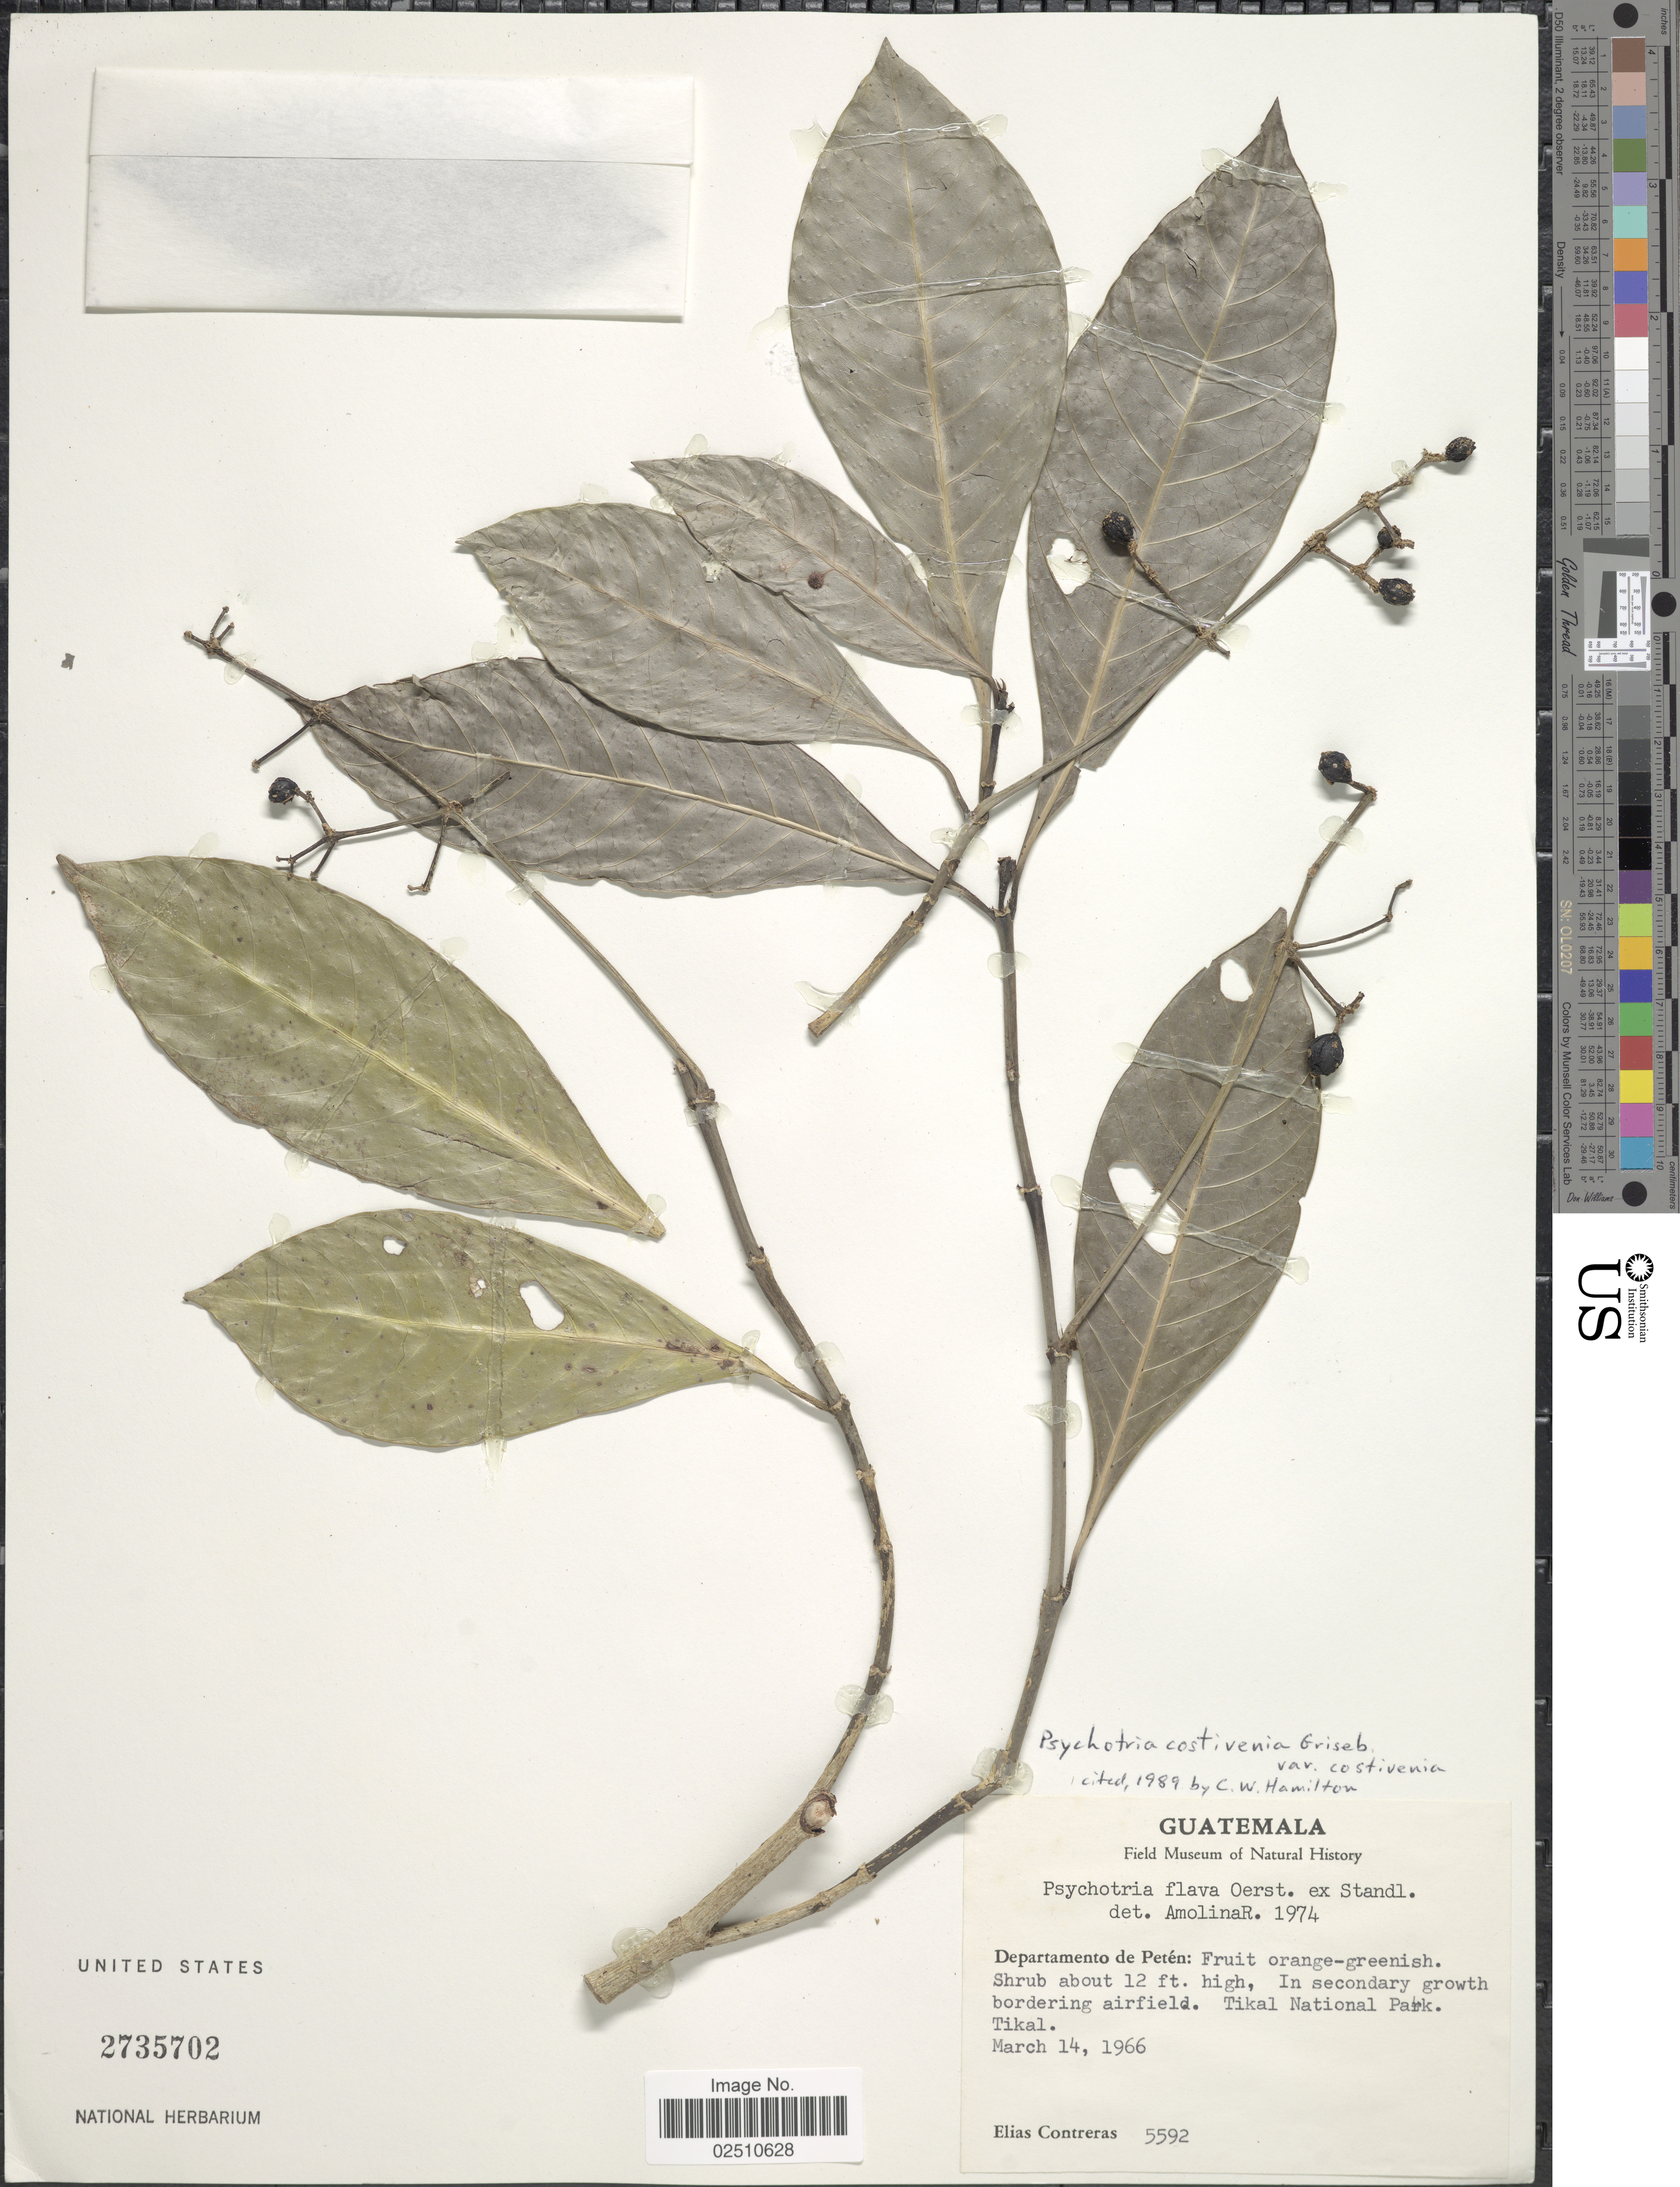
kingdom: Plantae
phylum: Tracheophyta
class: Magnoliopsida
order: Gentianales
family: Rubiaceae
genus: Psychotria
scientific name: Psychotria costivenia var. costivenia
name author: Griseb.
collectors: E. Contreras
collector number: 5592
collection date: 1966-03-14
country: Guatemala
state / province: El Petén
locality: Tikal National Park, Tikal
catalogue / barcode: US 2735702